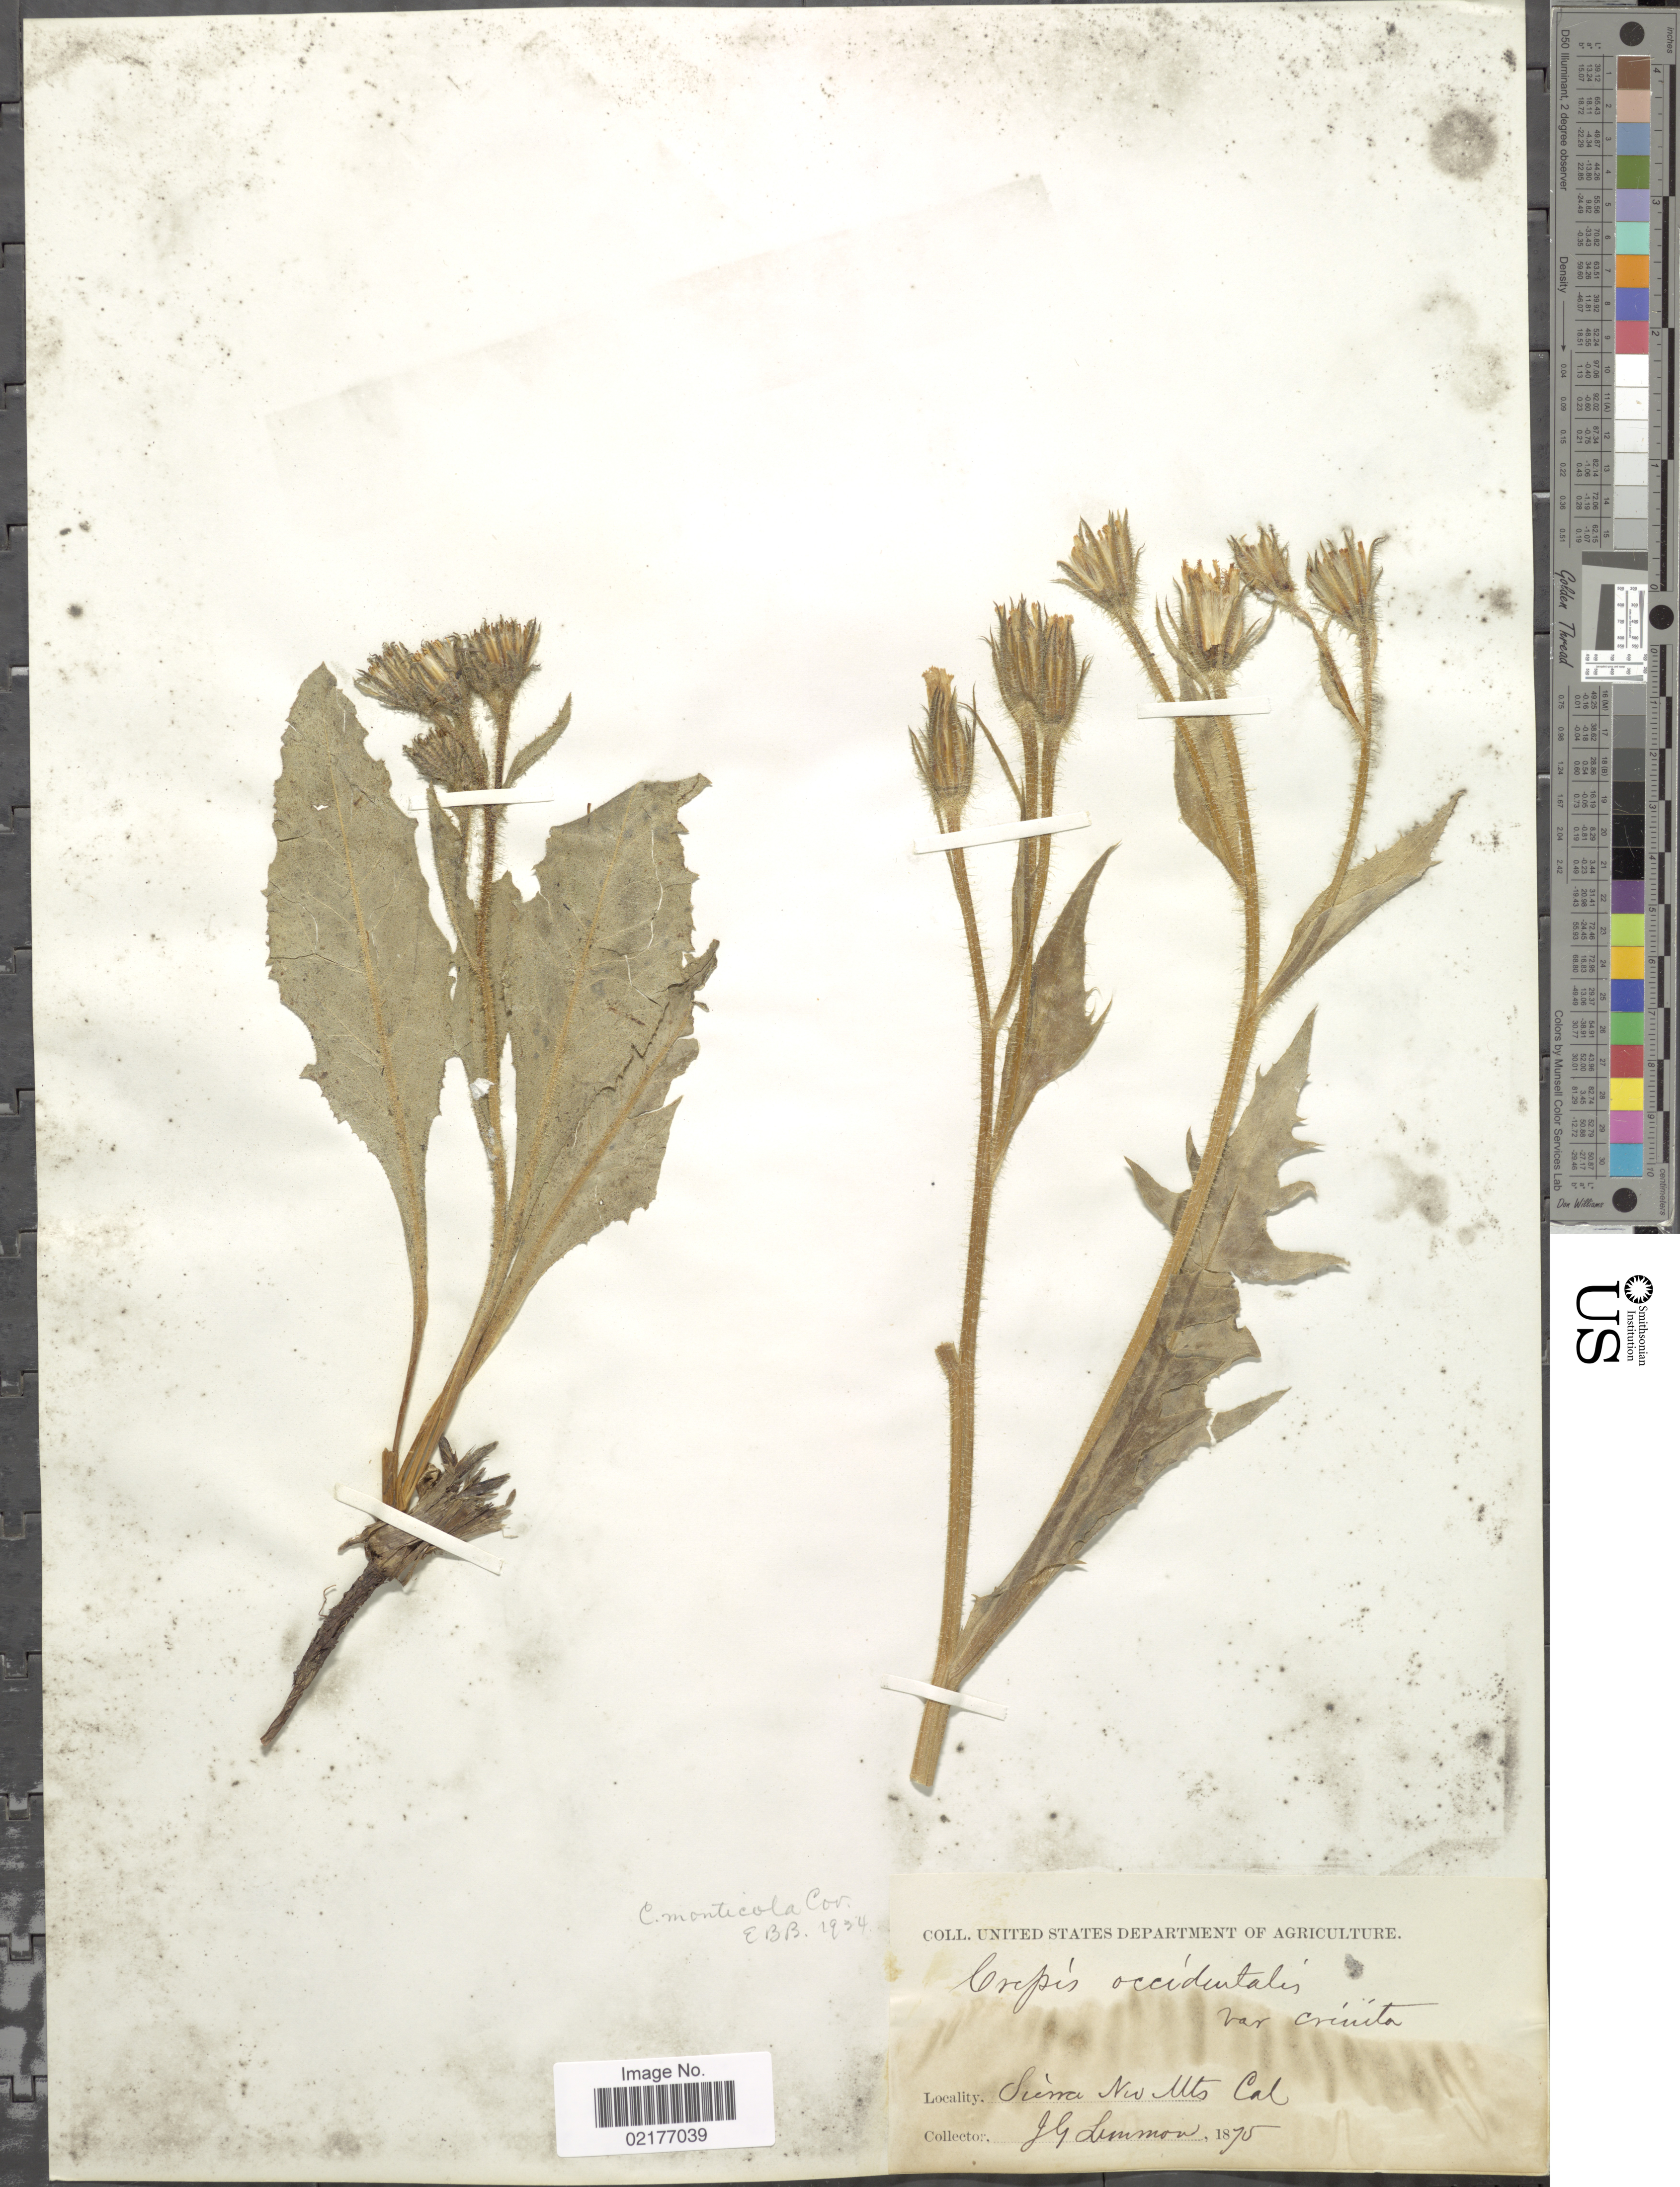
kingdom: Plantae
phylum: Tracheophyta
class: Magnoliopsida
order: Asterales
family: Asteraceae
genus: Crepis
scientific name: Crepis monticola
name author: Coville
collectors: J. Lemmon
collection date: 1875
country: United States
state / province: California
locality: Sierra Nev Mts., Cal.